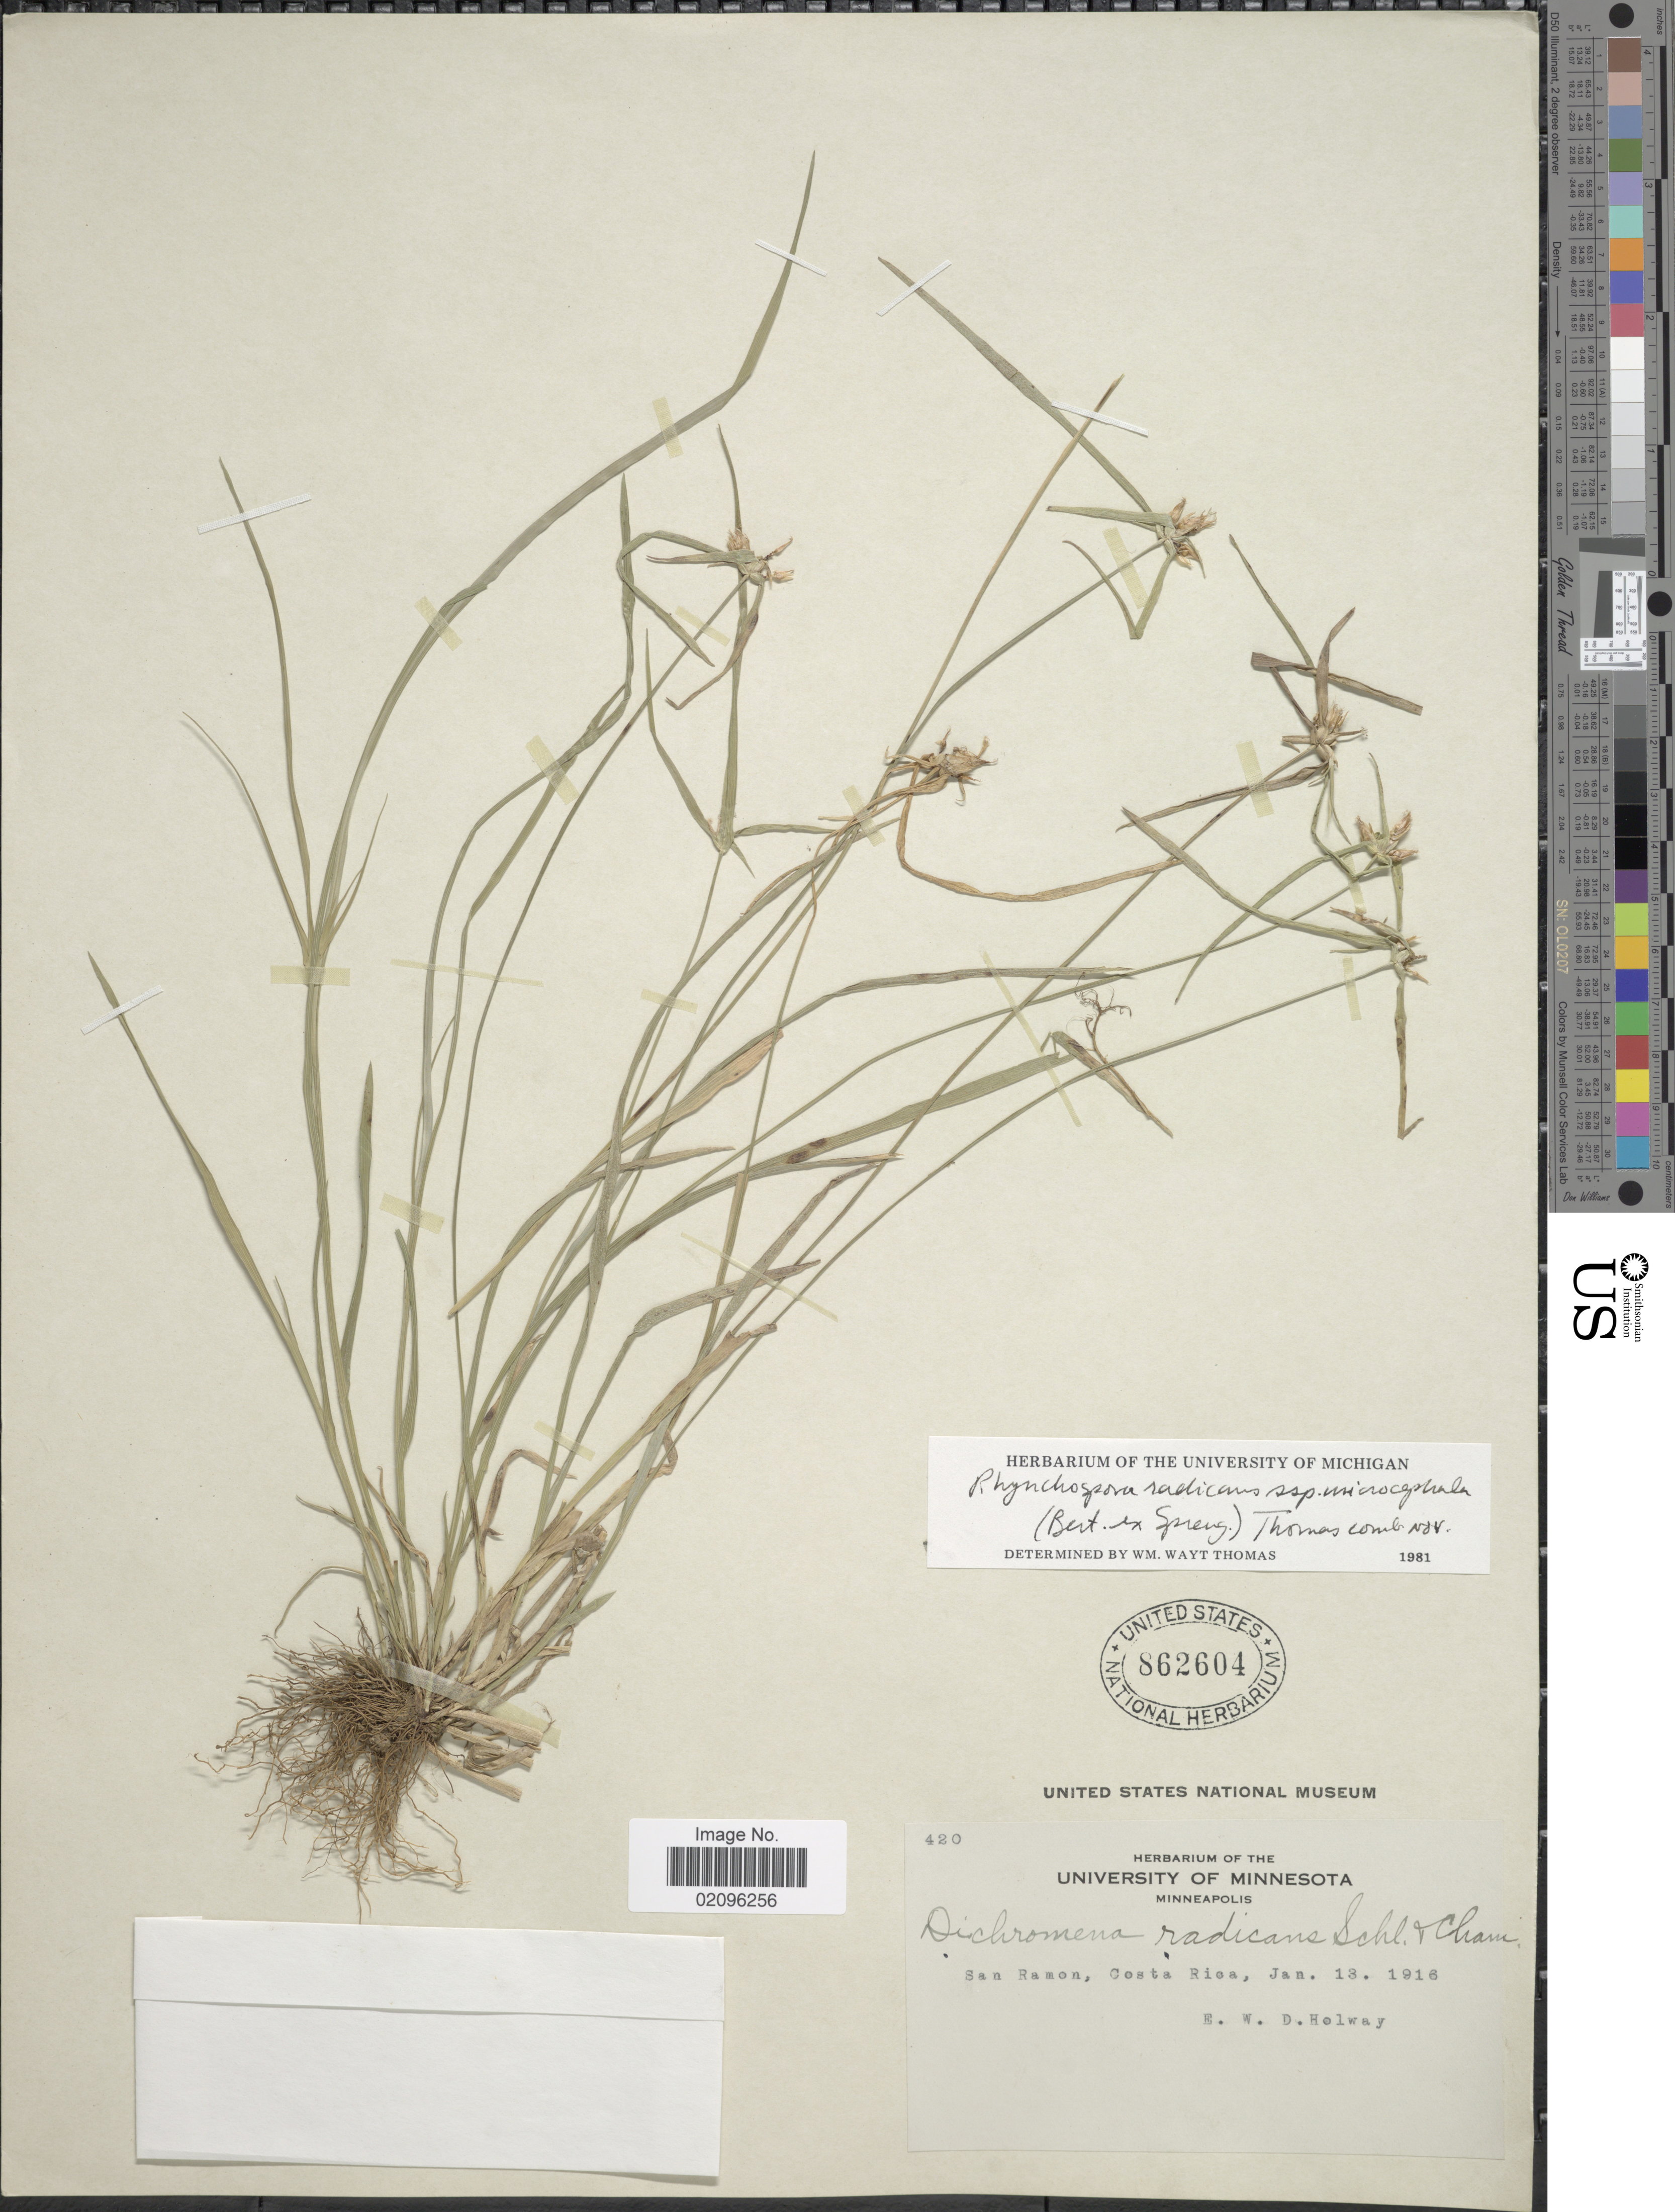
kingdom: Plantae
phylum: Tracheophyta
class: Liliopsida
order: Poales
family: Cyperaceae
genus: Rhynchospora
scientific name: Rhynchospora radicans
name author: (Schltdl. & Cham.) H. Pfeiff.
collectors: E. W. D. Holway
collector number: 420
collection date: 1916-01-18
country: Costa Rica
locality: San Ramon, Costa Rica.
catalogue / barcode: US 862604